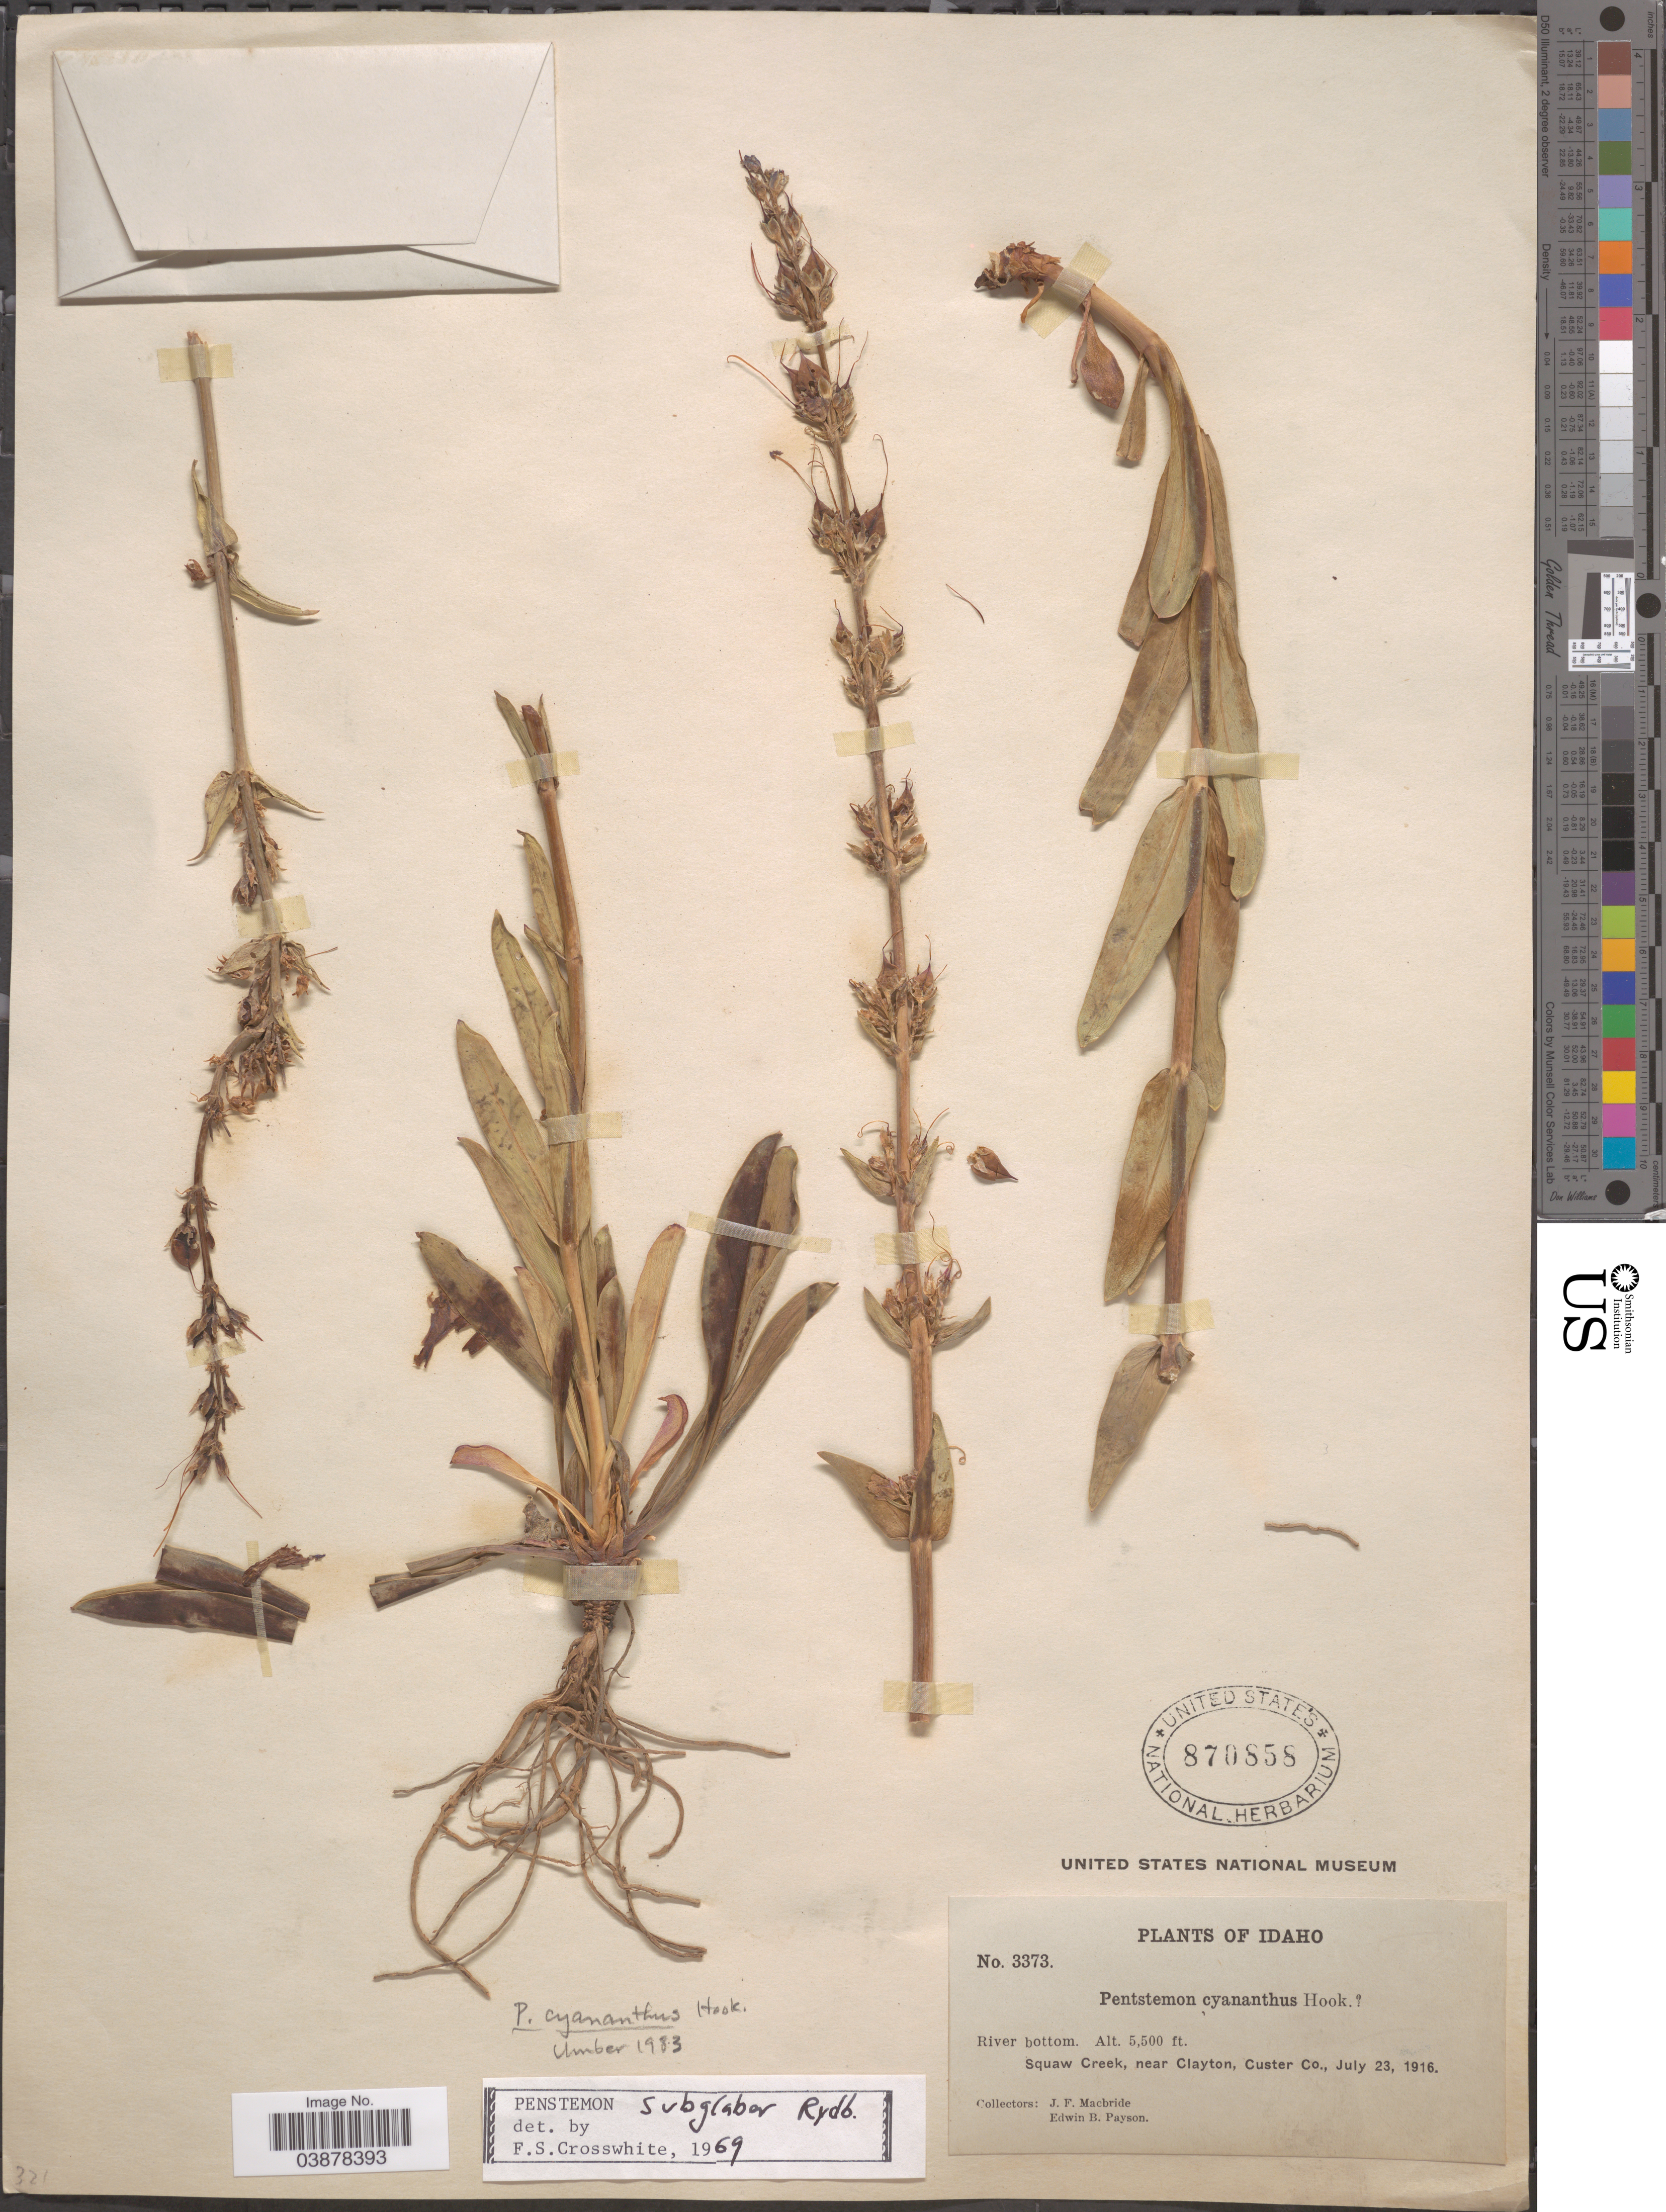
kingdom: Plantae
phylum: Tracheophyta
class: Magnoliopsida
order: Lamiales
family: Plantaginaceae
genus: Penstemon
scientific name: Penstemon subglaber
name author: Rydb.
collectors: J. F. Macbride & E. B. Payson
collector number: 3373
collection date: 1916-07-23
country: United States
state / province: Idaho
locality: Squaw Creek, near Clayton, Custer Co.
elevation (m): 1676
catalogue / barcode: US 870858